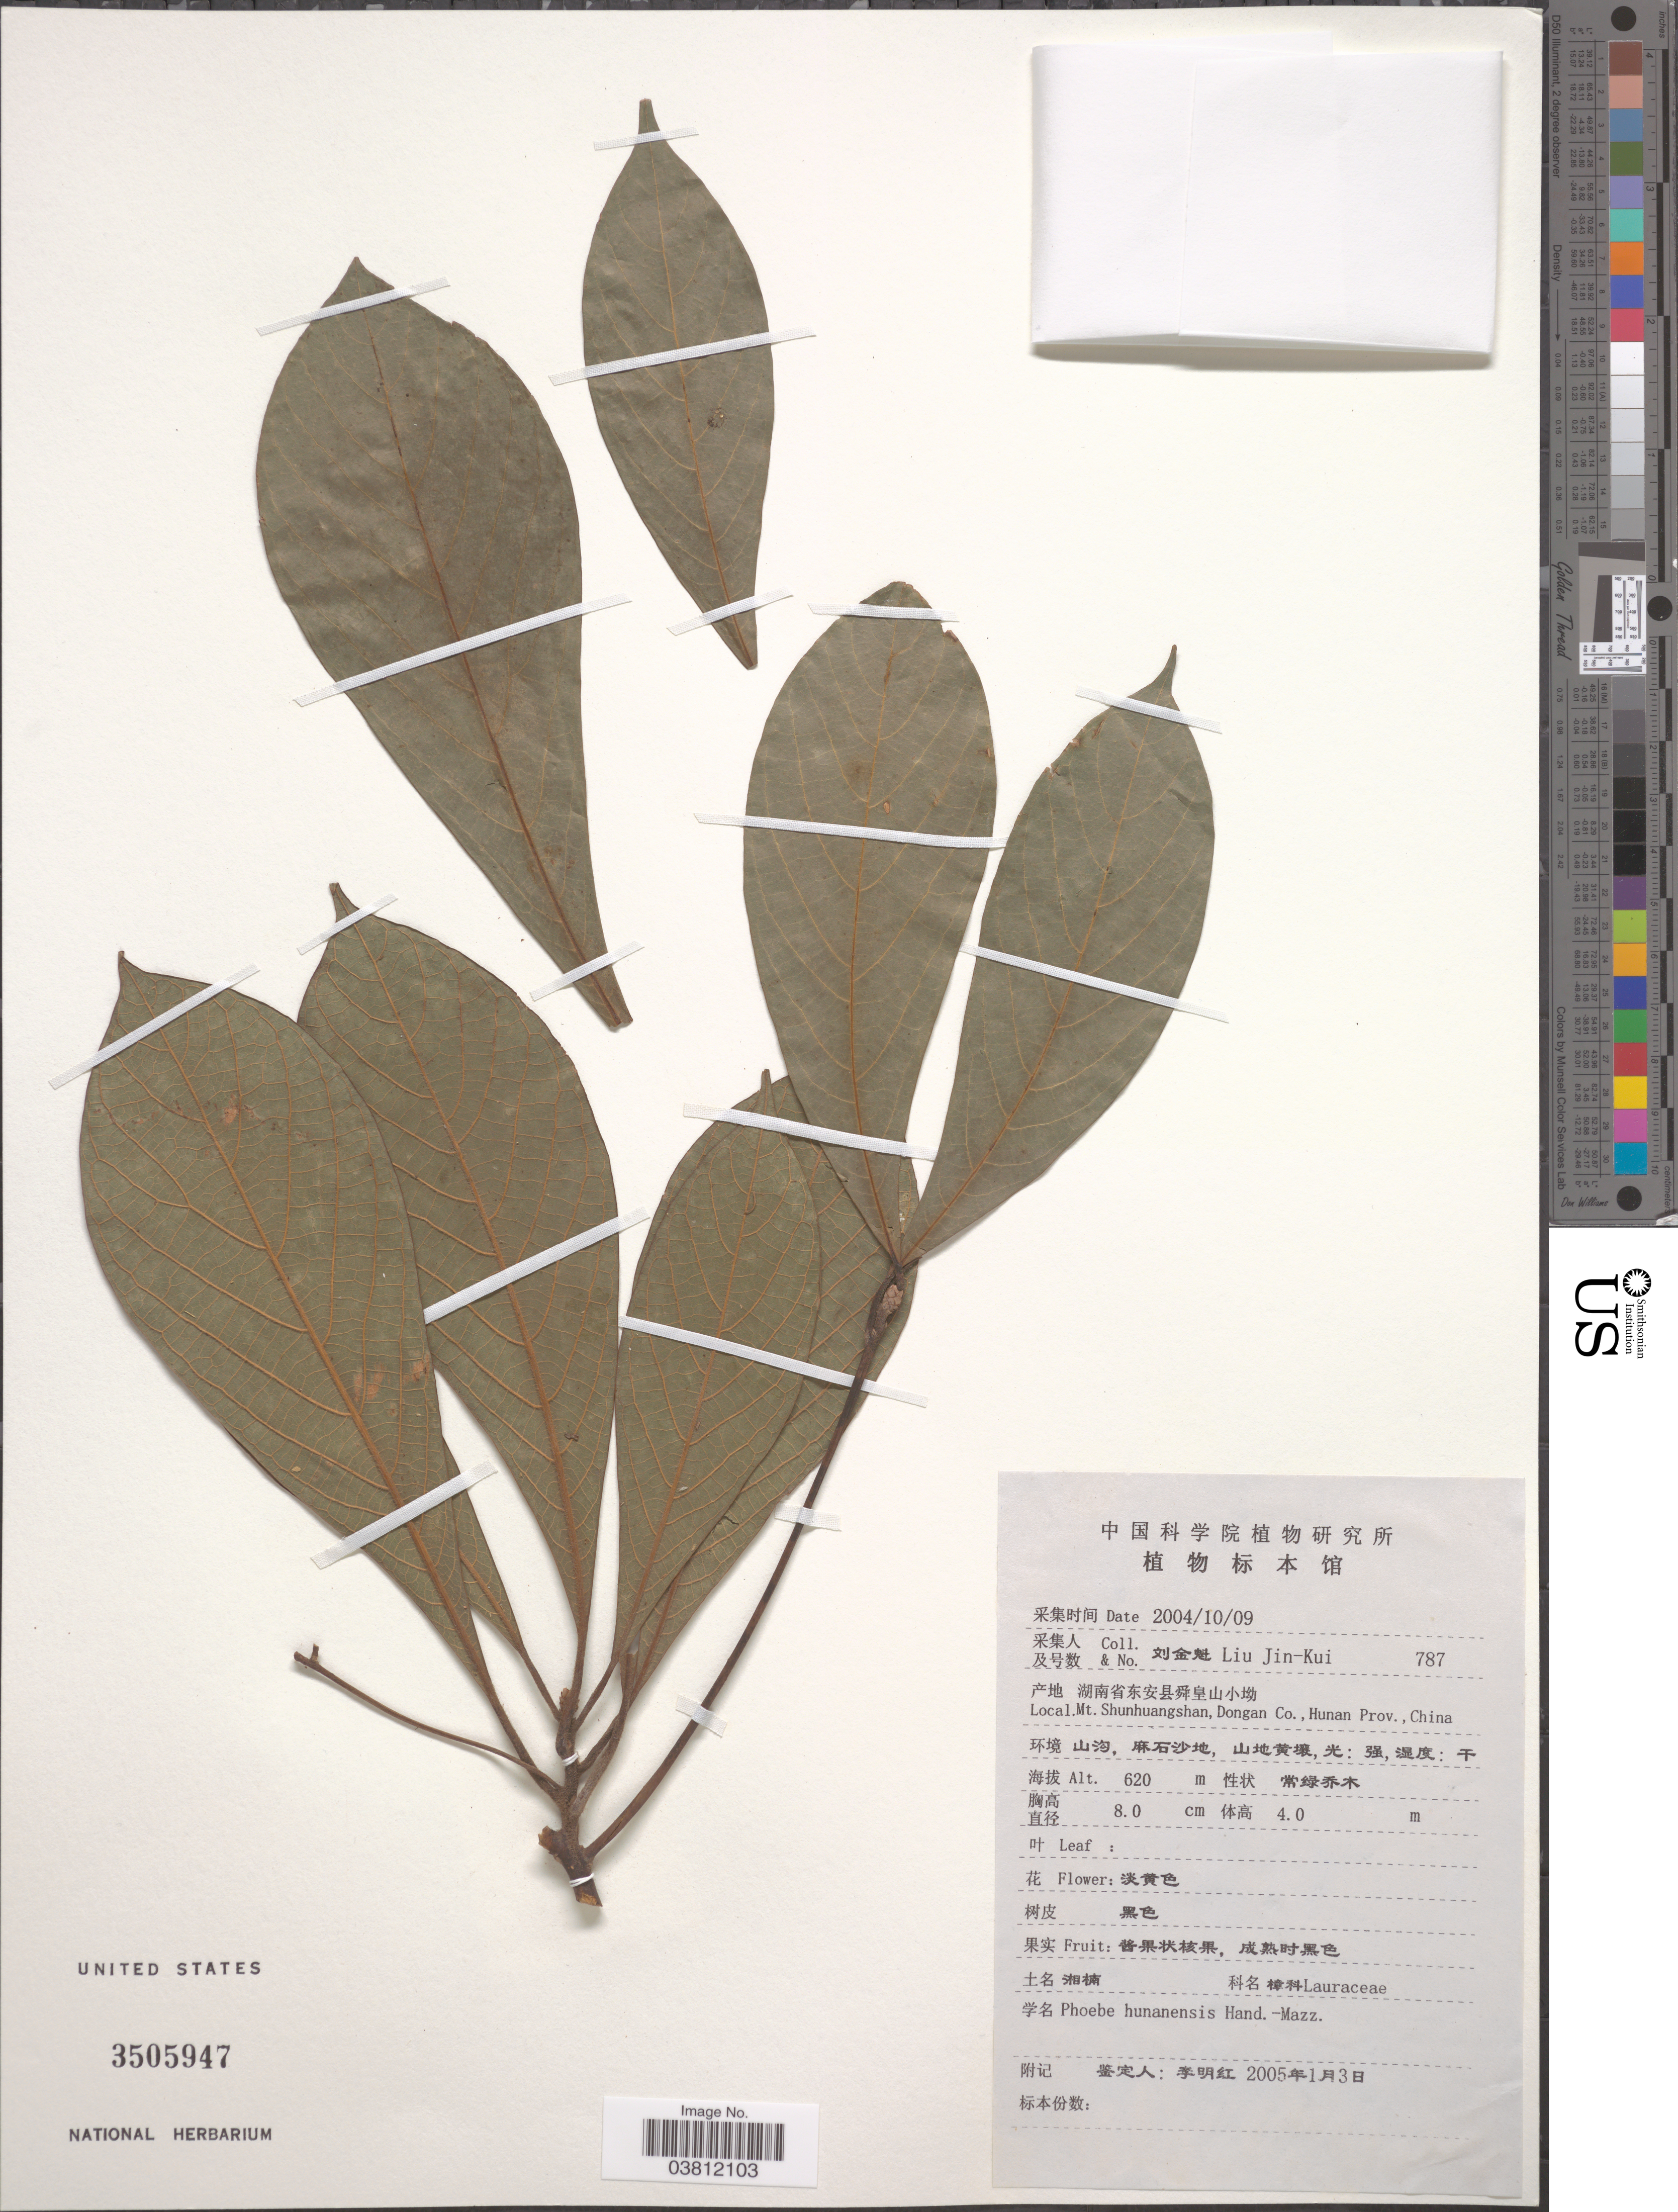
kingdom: Plantae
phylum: Tracheophyta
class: Magnoliopsida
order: Laurales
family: Lauraceae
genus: Phoebe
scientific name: Phoebe hunanensis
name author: Hand.-Mazz.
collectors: Liu Jin-Kui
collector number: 787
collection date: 2004-10-09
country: China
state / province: Hunan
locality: Mt. Shunhuangshan, Dongan Co.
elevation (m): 620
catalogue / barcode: US 3505947